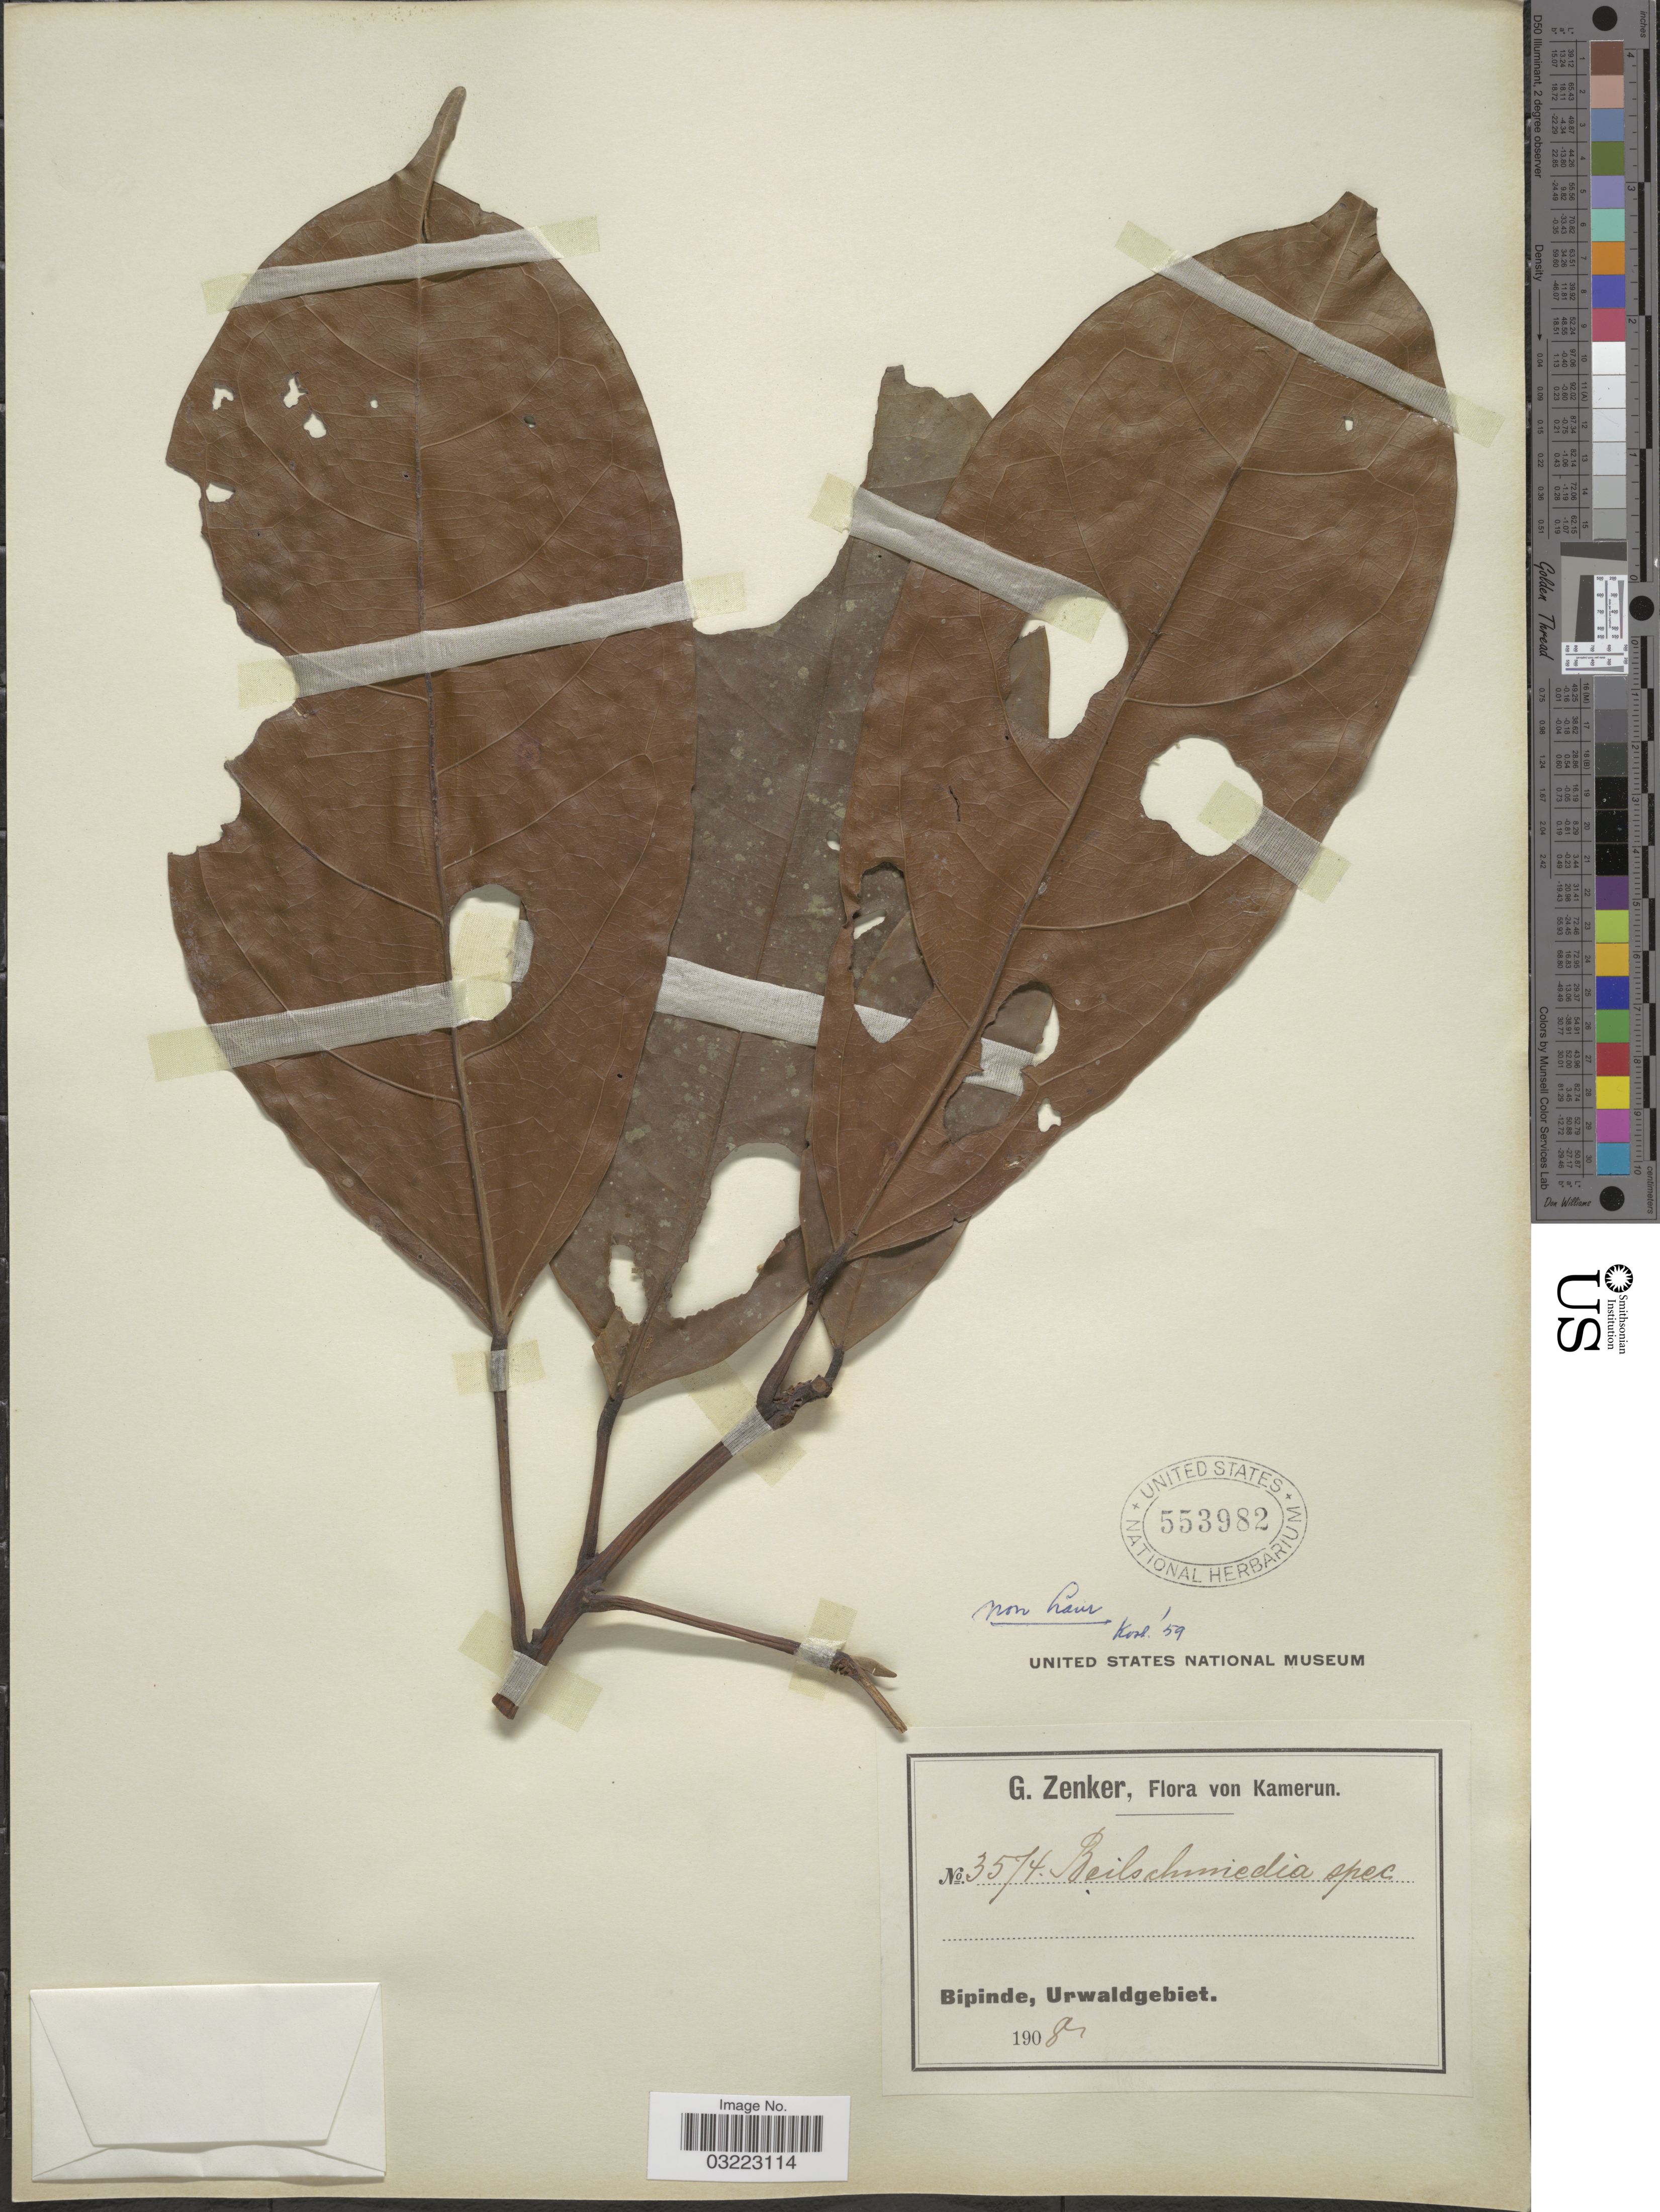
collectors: G. A. Zenker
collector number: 3574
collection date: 1908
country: Cameroon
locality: Kamerun. Bipinde, Urwaldgebiet.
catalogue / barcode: US 553982